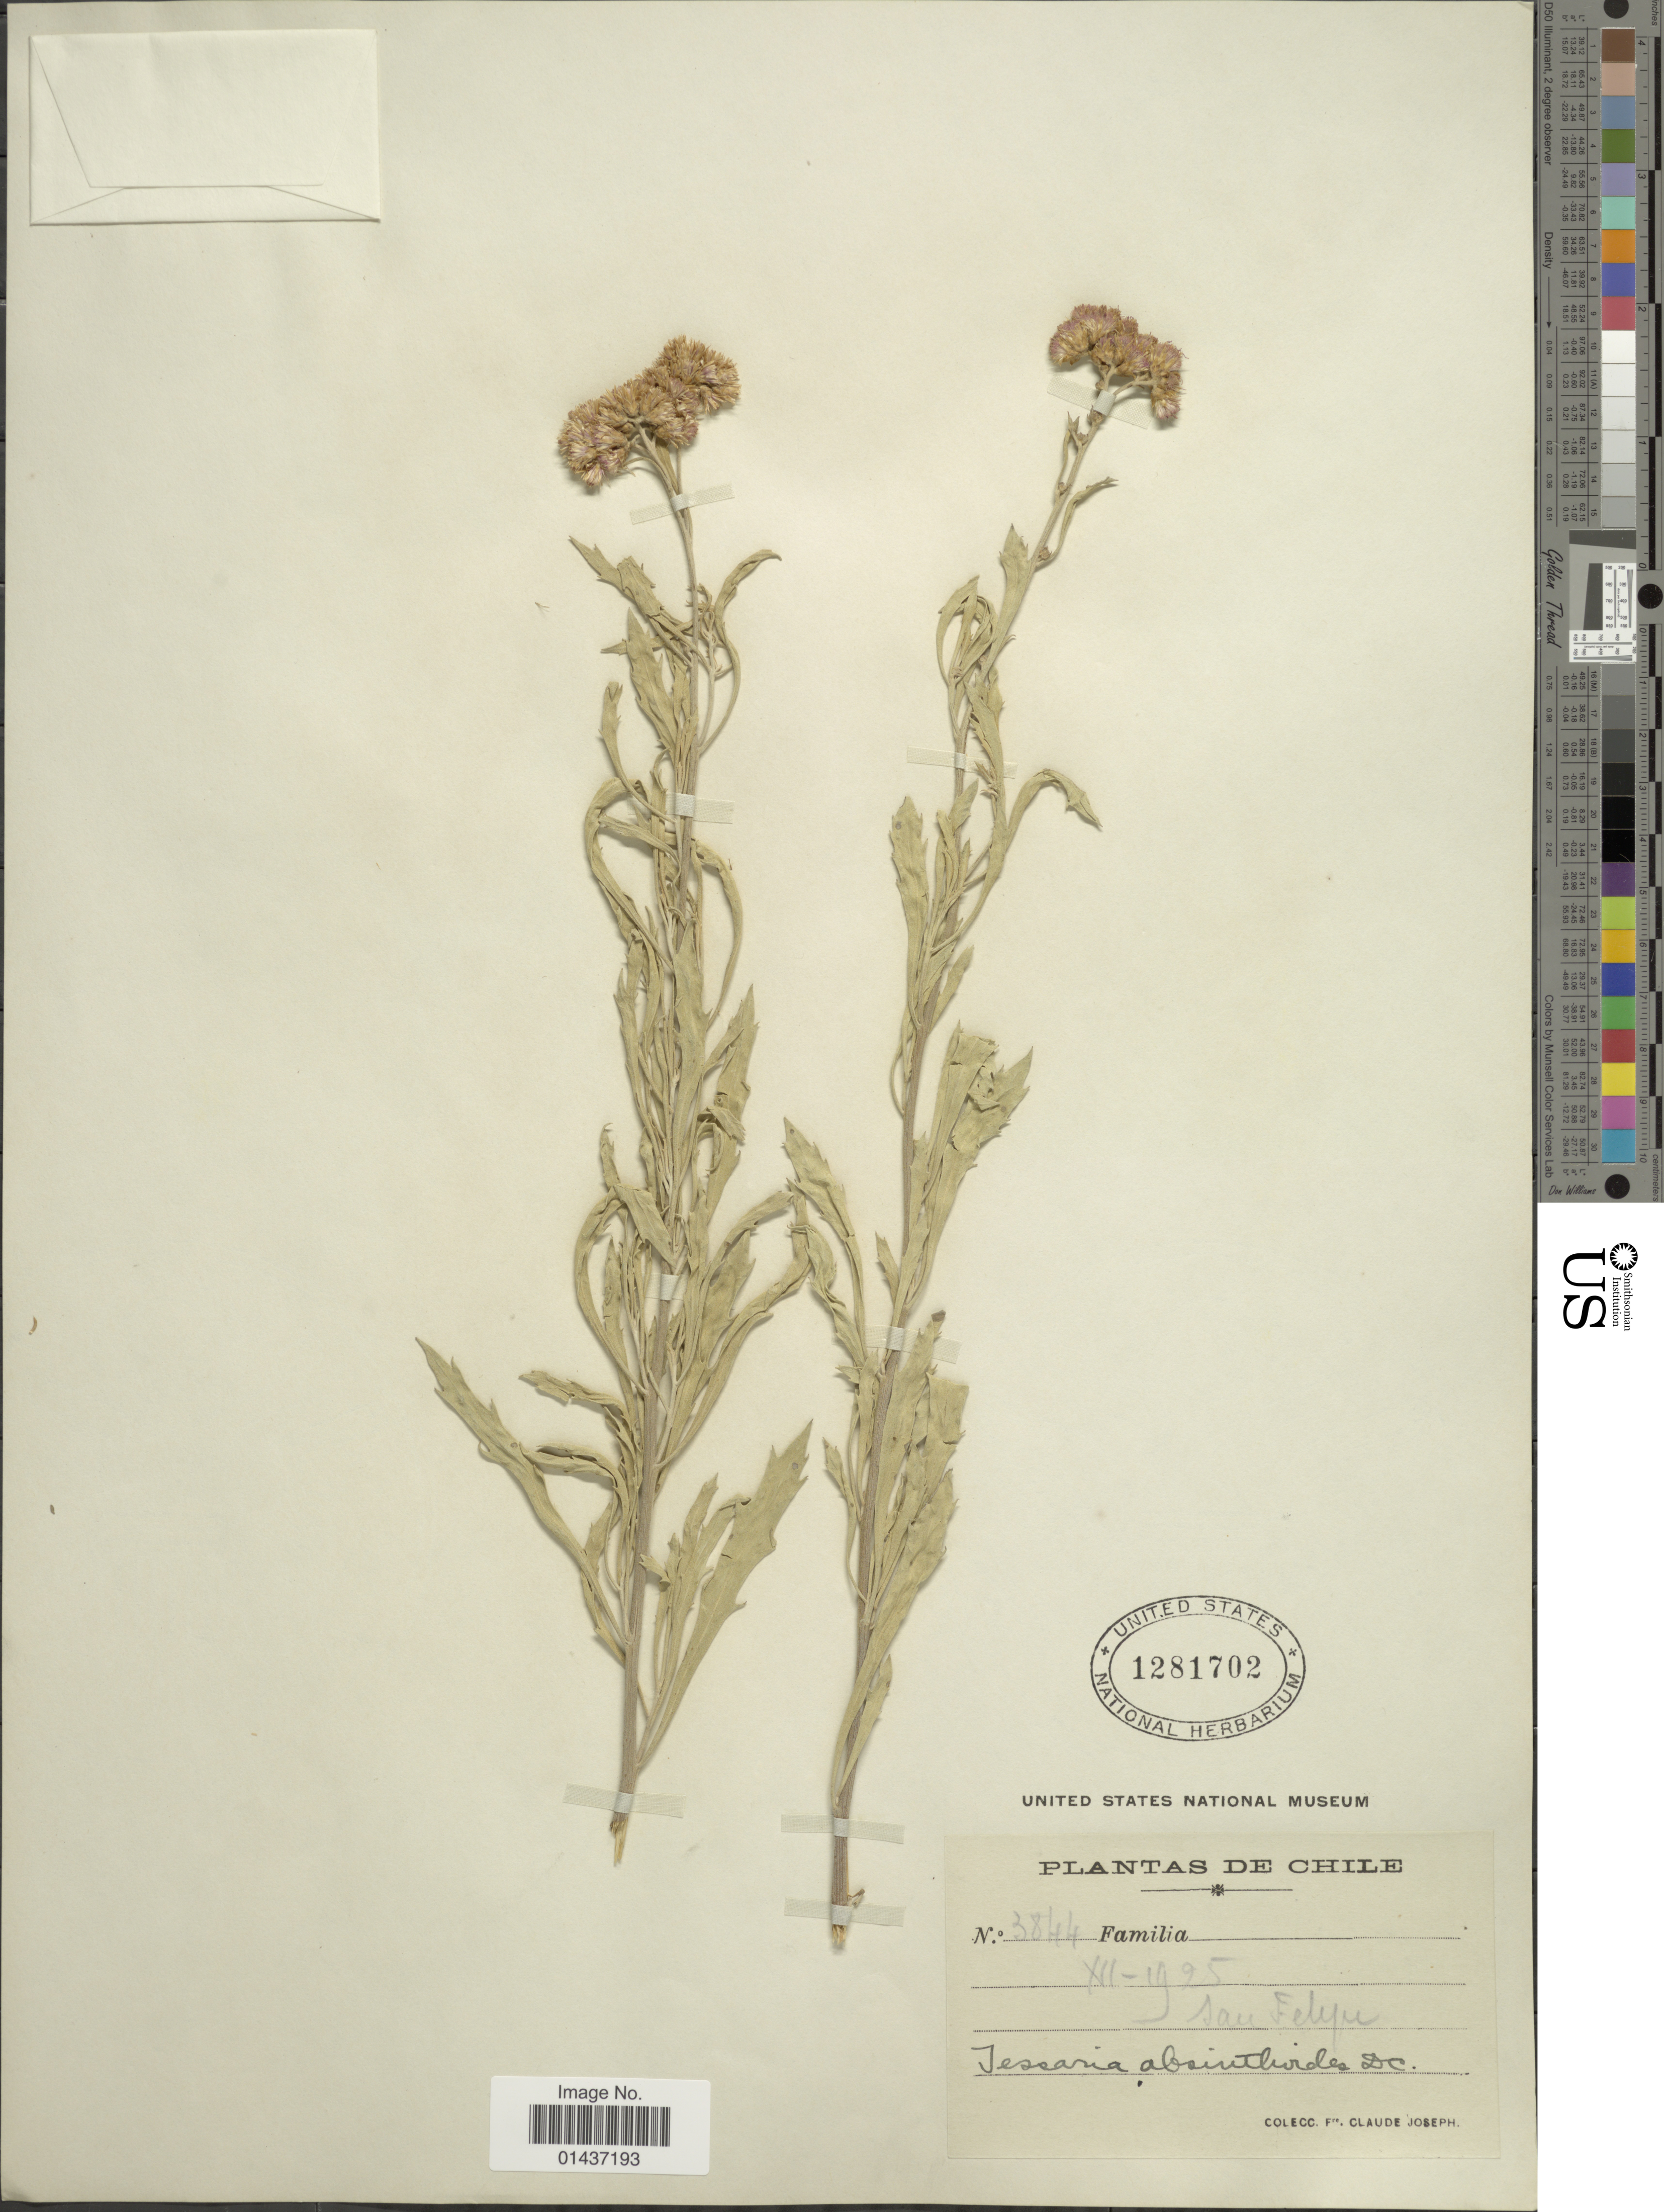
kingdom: Plantae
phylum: Tracheophyta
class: Magnoliopsida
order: Asterales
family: Asteraceae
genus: Tessaria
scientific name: Tessaria absinthioides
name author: (Hook. & Arn.) DC.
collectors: Bro. Claude-Joseph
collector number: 3844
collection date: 1925-12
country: Chile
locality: San Felipe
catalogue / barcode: US 1281702